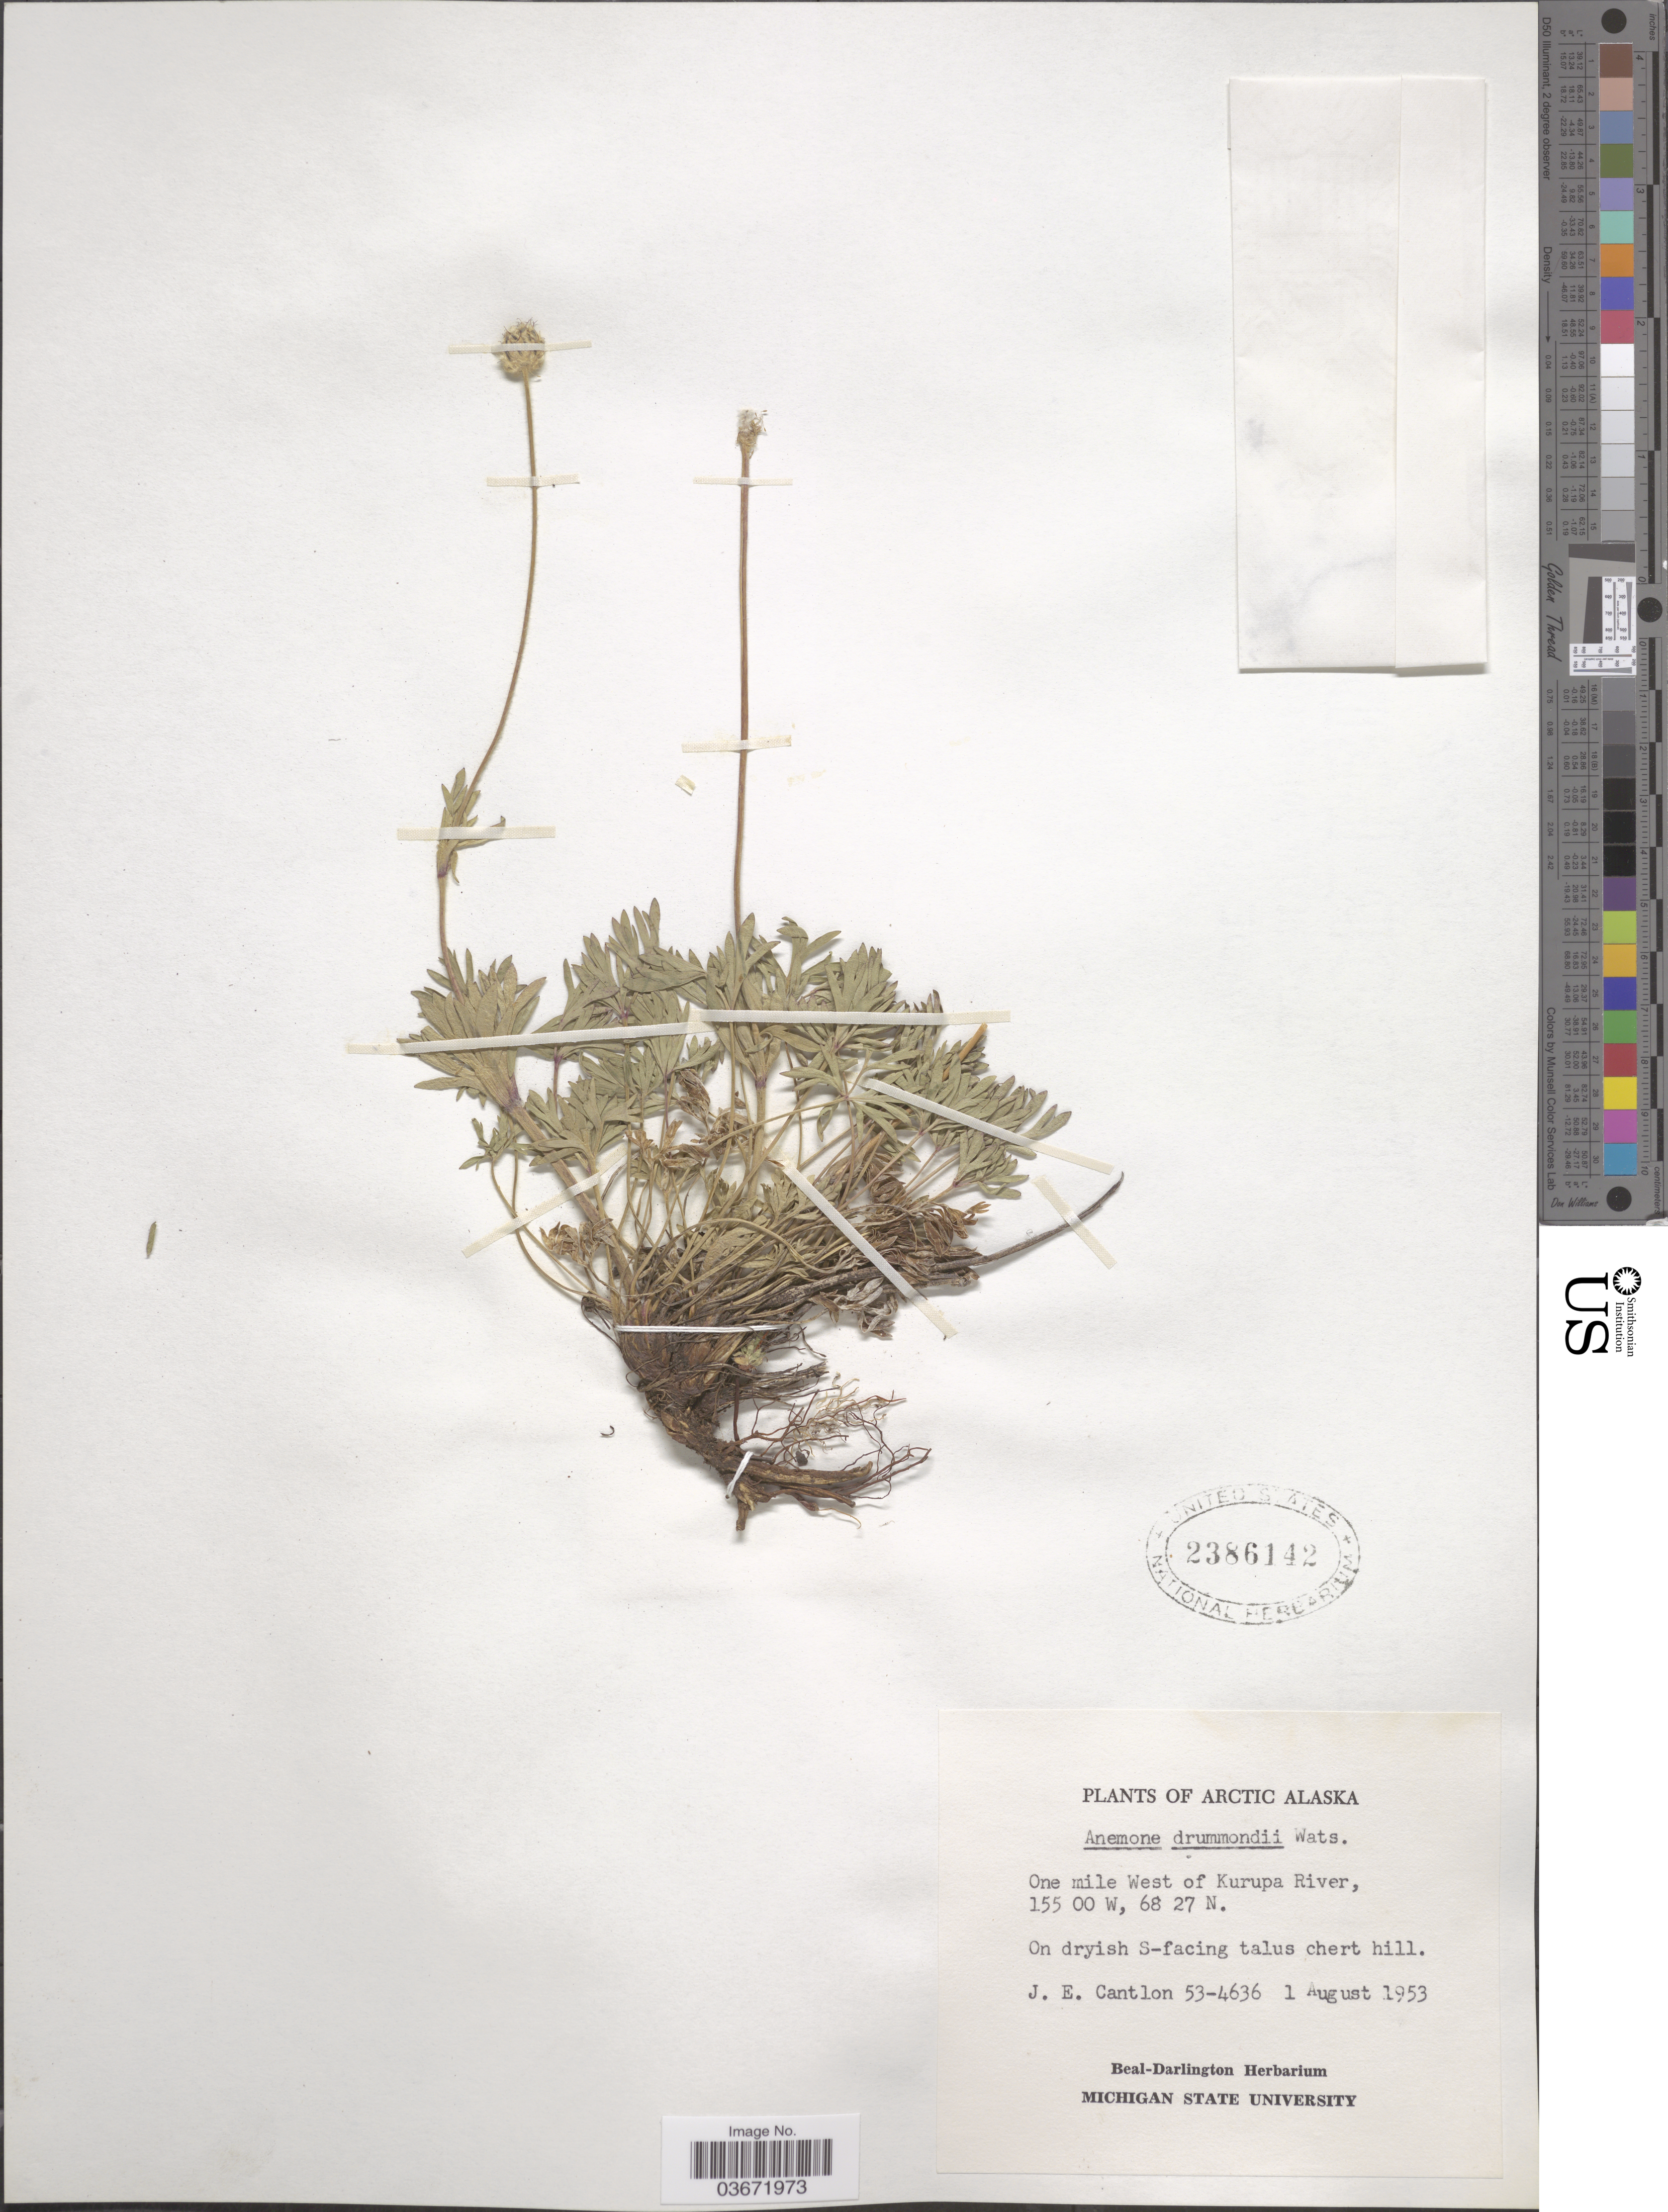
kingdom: Plantae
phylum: Tracheophyta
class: Magnoliopsida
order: Ranunculales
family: Ranunculaceae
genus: Anemone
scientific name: Anemone drummondii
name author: S. Watson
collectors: J. Cantlon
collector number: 53-4636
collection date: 1953-08-01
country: United States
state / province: Alaska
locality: Arctic Alaska. One mile West of Kurupa River.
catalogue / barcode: US 2386142